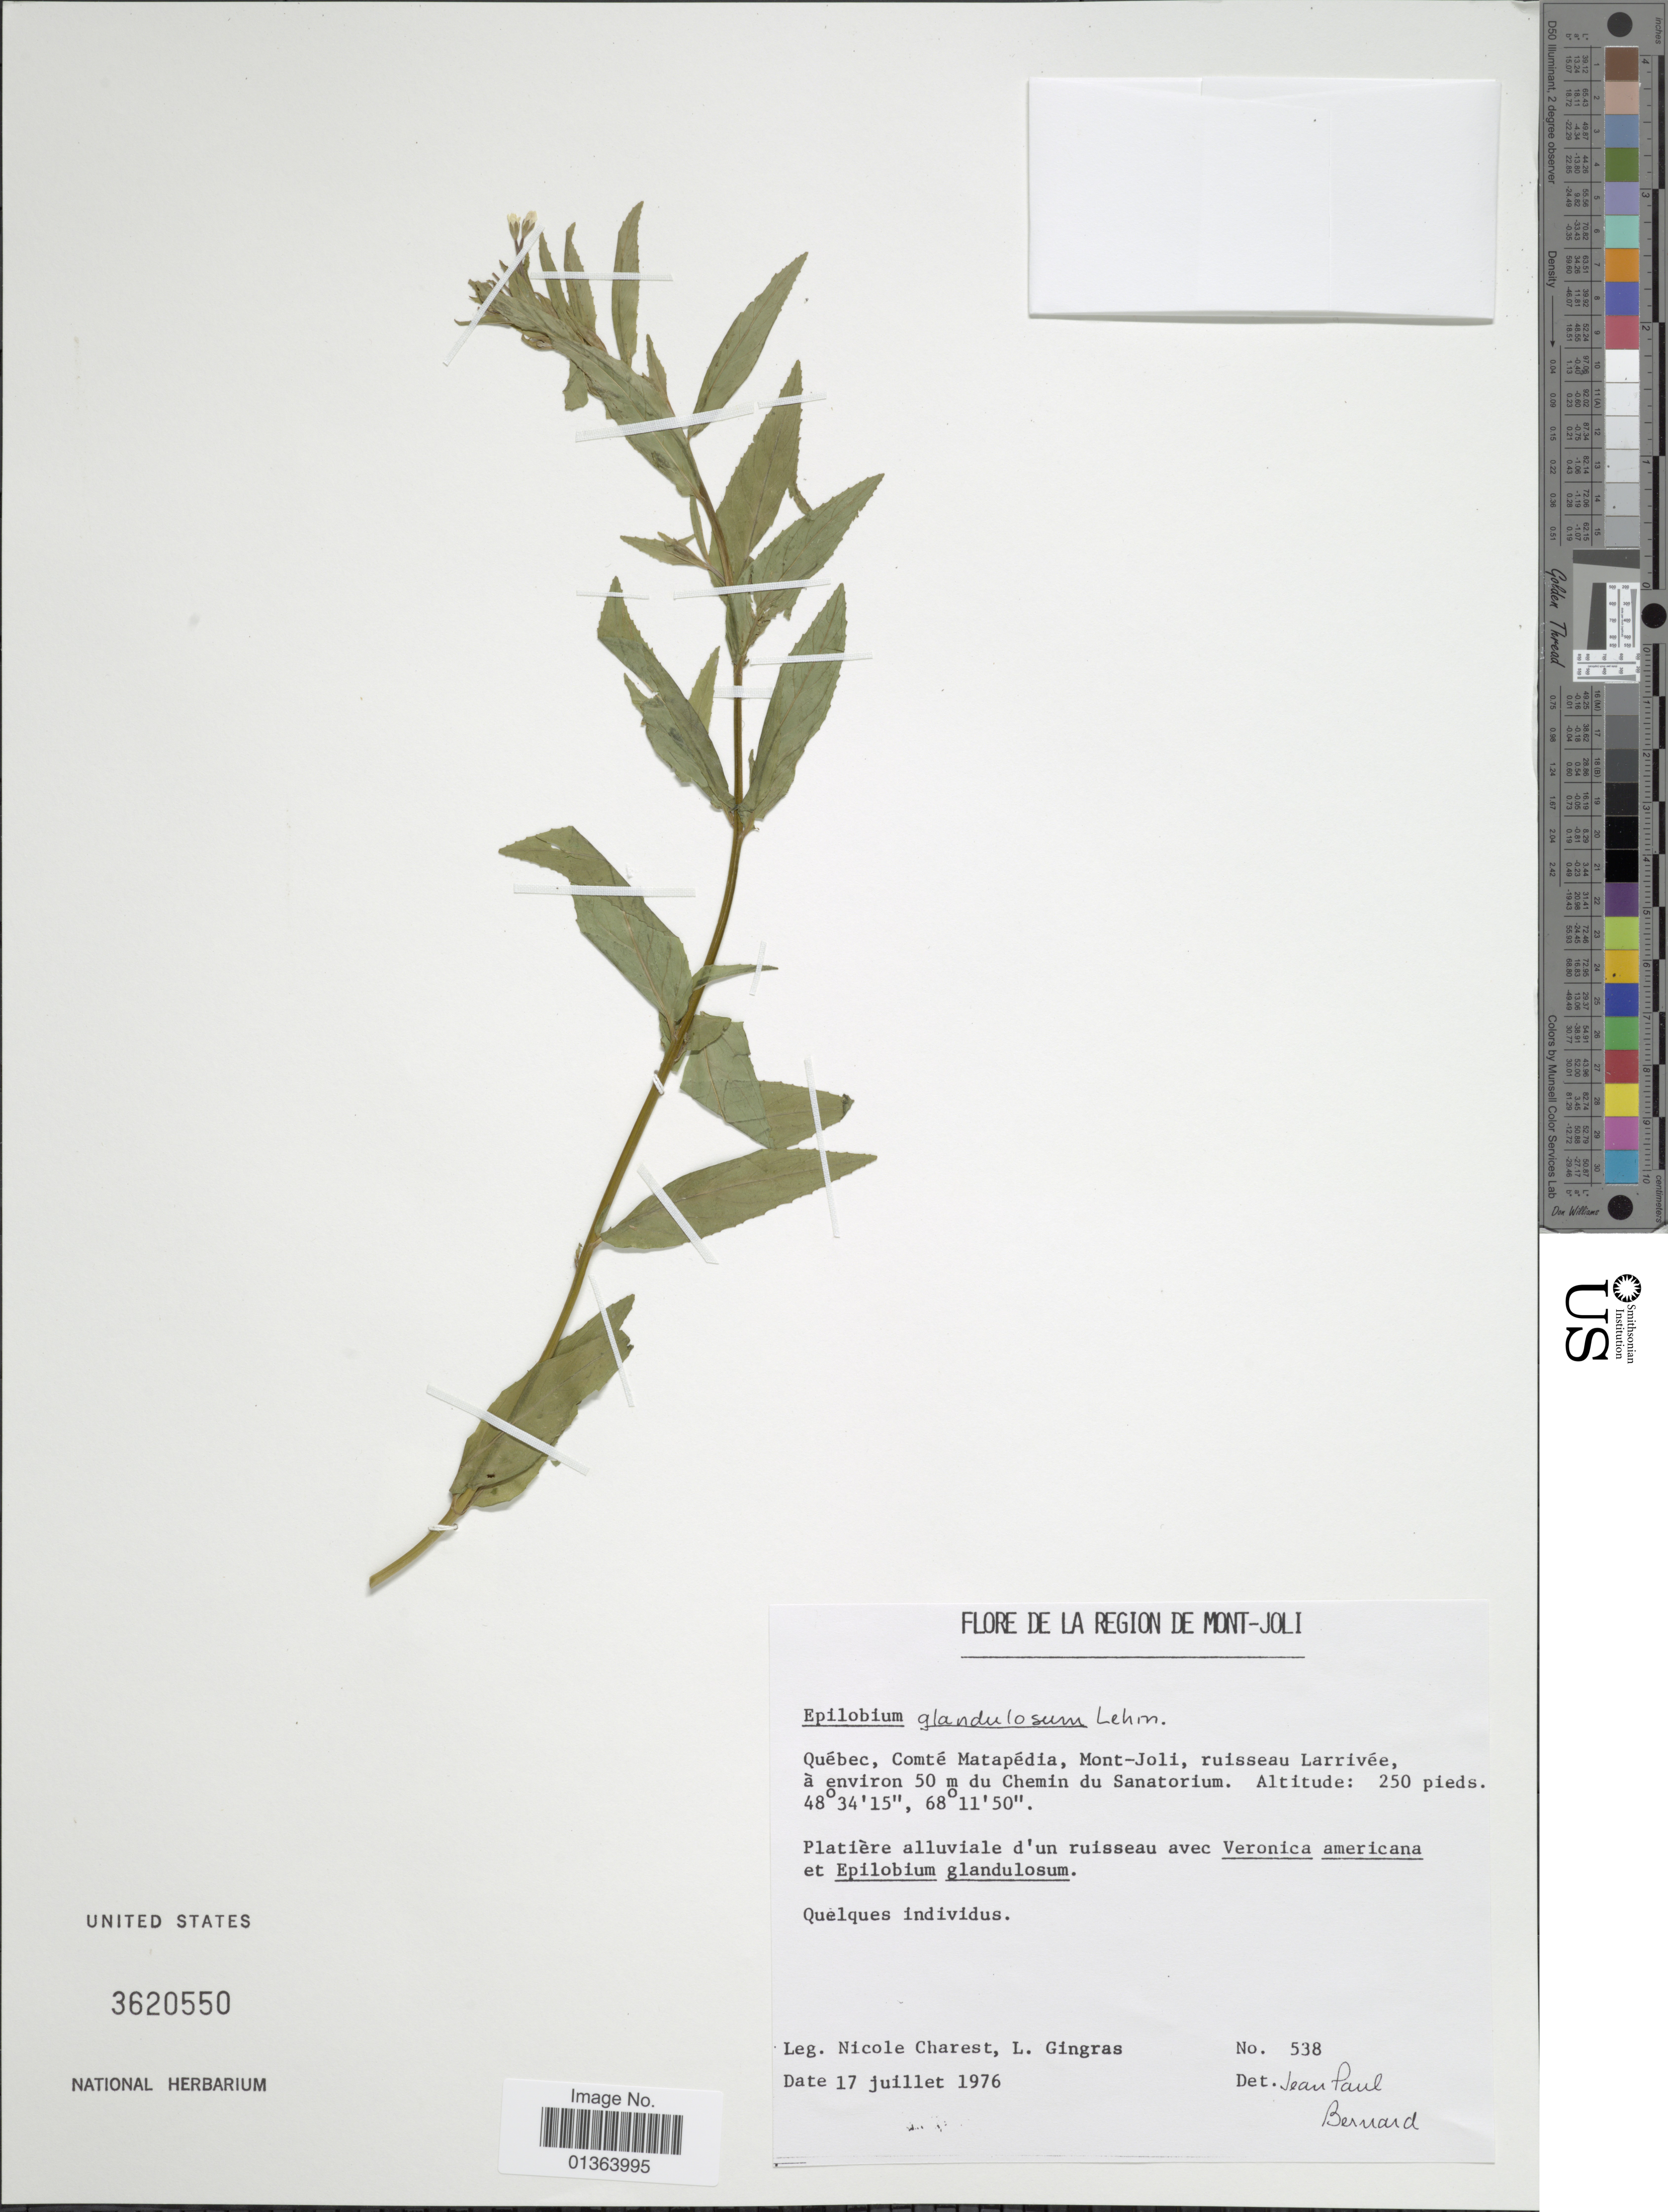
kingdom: Plantae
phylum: Tracheophyta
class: Magnoliopsida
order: Myrtales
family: Onagraceae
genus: Epilobium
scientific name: Epilobium ciliatum subsp. glandulosum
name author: (Lehm.) Hoch & P.H. Raven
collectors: N. Charest & L. Gingras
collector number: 538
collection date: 1976-07-17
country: Canada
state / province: Quebec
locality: Region de Mont-Joli. Comté Matapédia, Mont-Joli, ruisseau Larrivée, à environ 50 m du Chemin du Sanatorium.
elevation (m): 76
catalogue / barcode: US 3620550